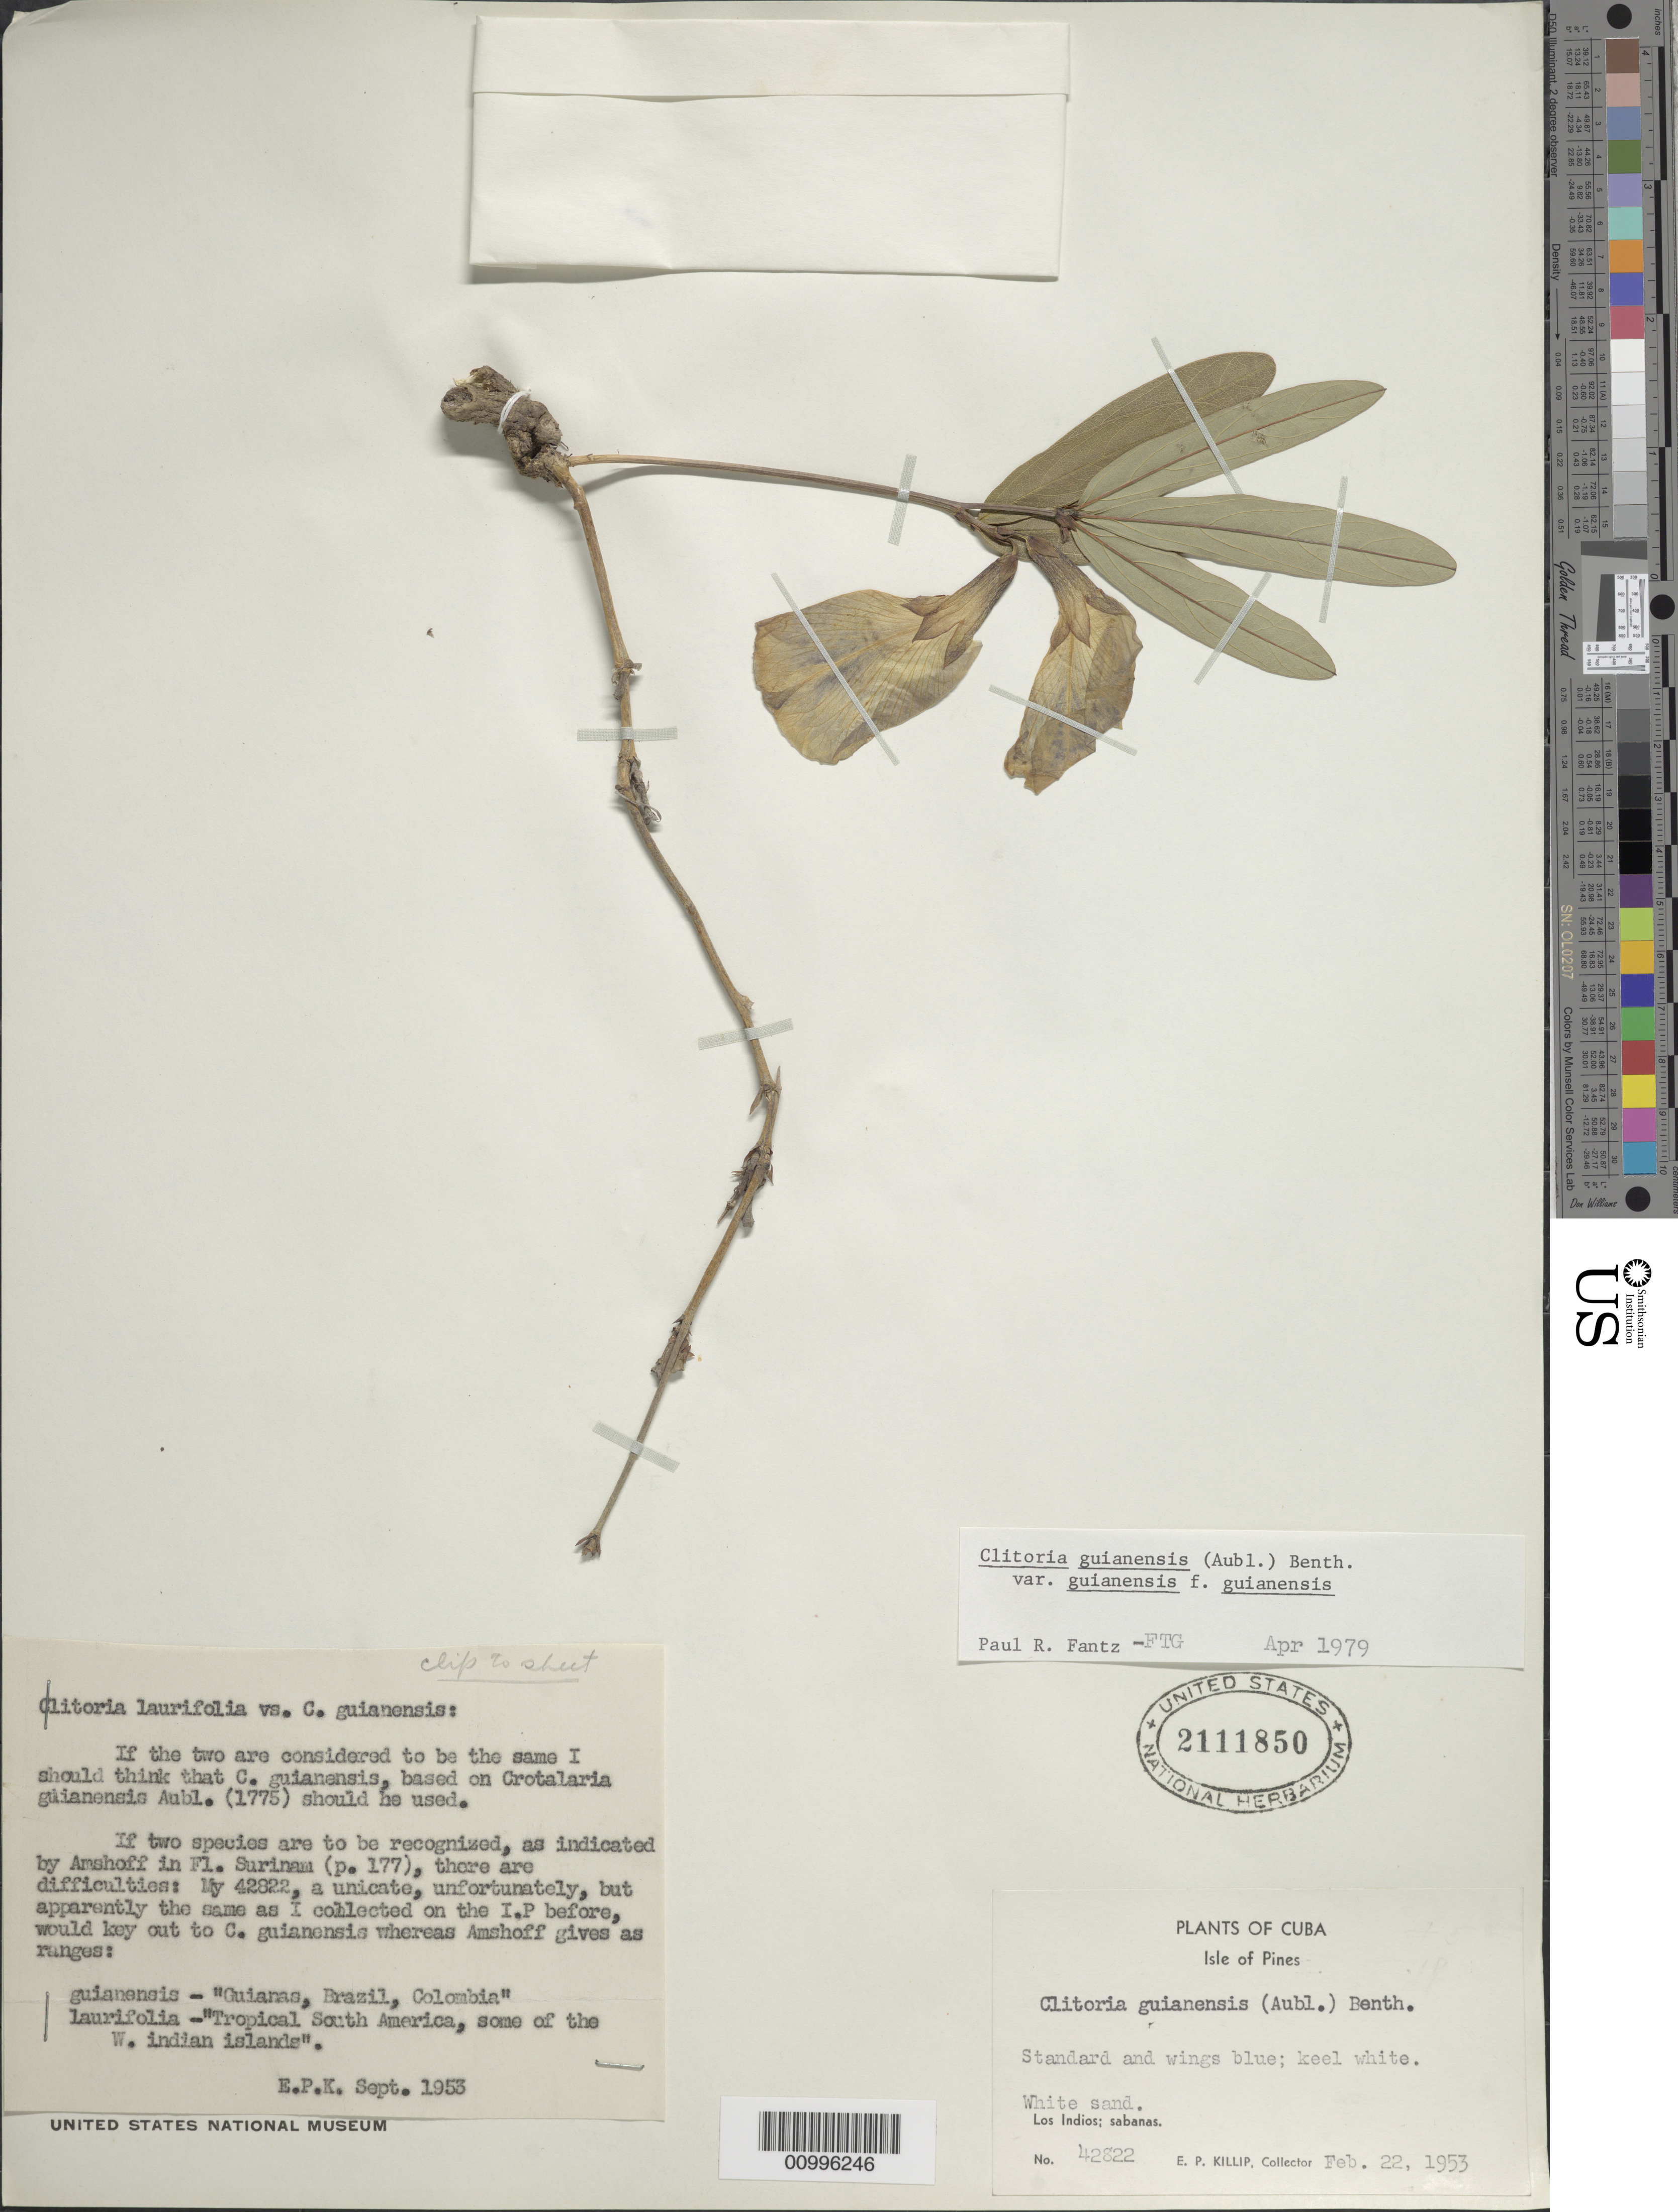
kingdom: Plantae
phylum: Tracheophyta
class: Magnoliopsida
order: Fabales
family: Fabaceae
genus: Clitoria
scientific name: Clitoria guianensis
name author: (Aubl.) Benth.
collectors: E. P. Killip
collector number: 42822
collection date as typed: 22 Feb 1953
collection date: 1953-02-22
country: Cuba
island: Isla de la Juventud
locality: Isle of Pines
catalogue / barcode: US 2111850